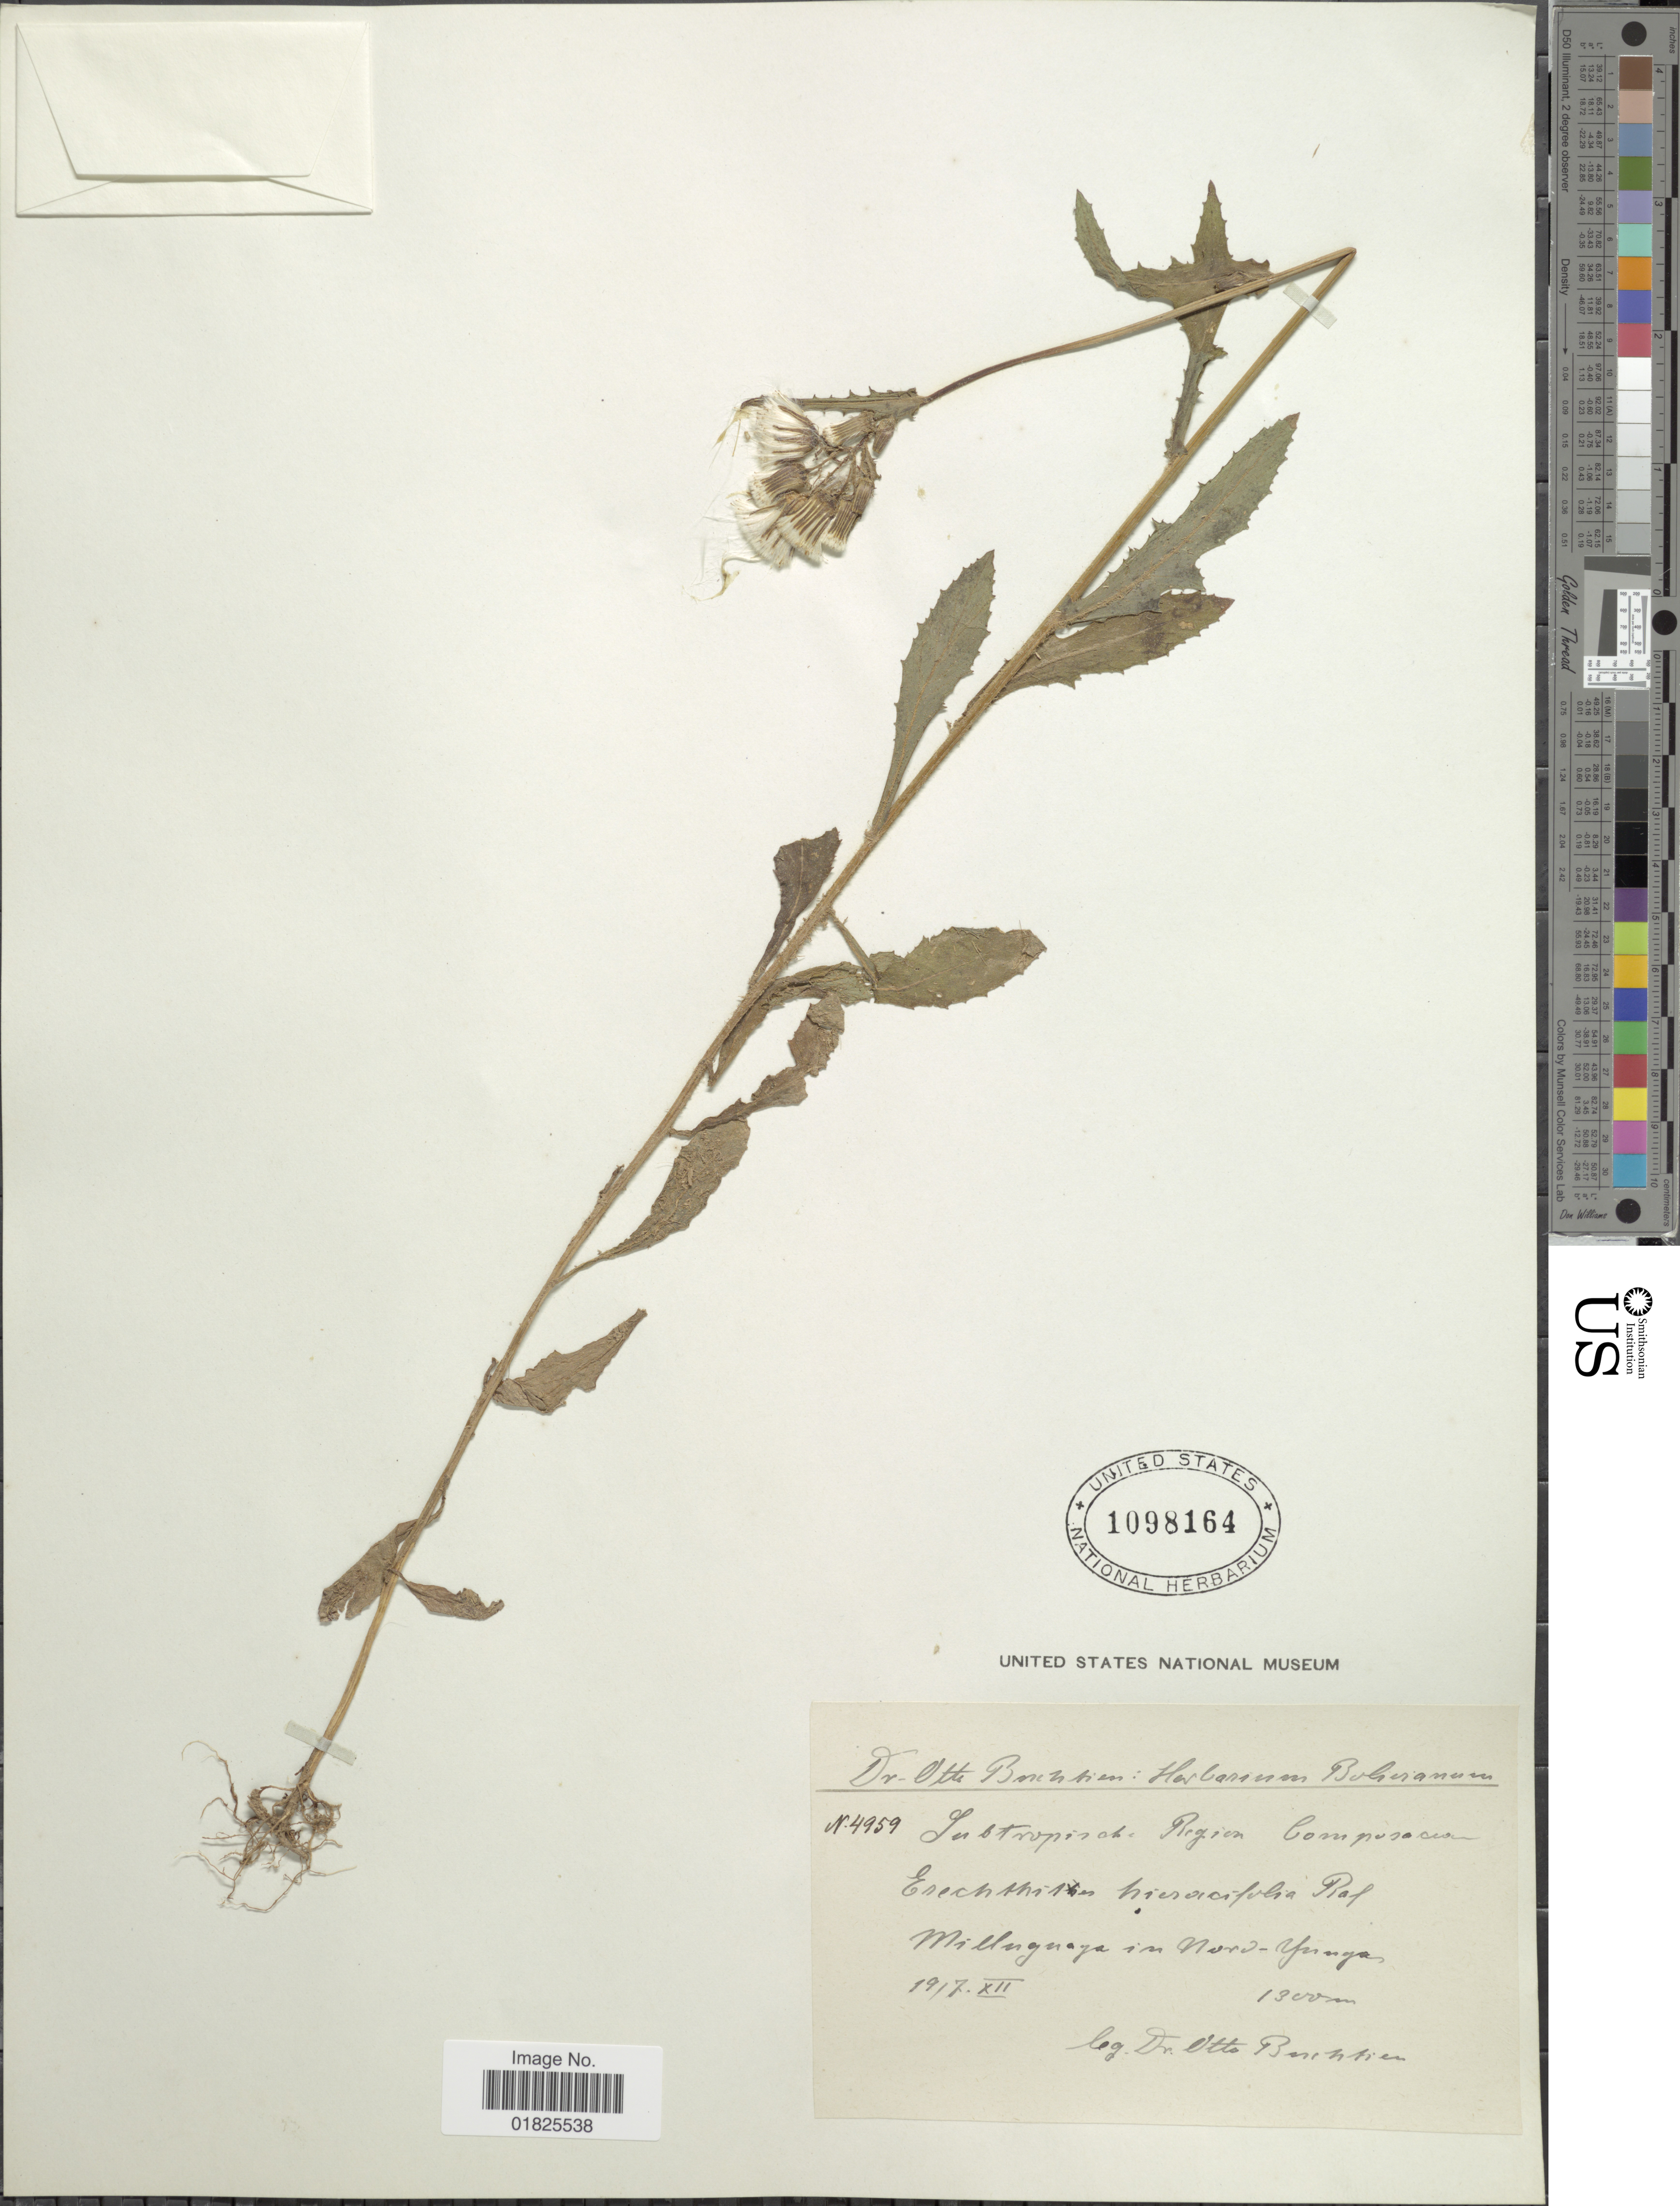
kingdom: Plantae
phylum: Tracheophyta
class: Magnoliopsida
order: Asterales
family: Asteraceae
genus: Erechtites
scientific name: Erechtites hieraciifolius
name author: (L.) Raf. ex DC.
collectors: O. Buchtien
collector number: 4959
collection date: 1917-12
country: Bolivia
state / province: La Paz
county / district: Nor Yungas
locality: Milluguaya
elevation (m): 1300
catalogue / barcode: US 1098164